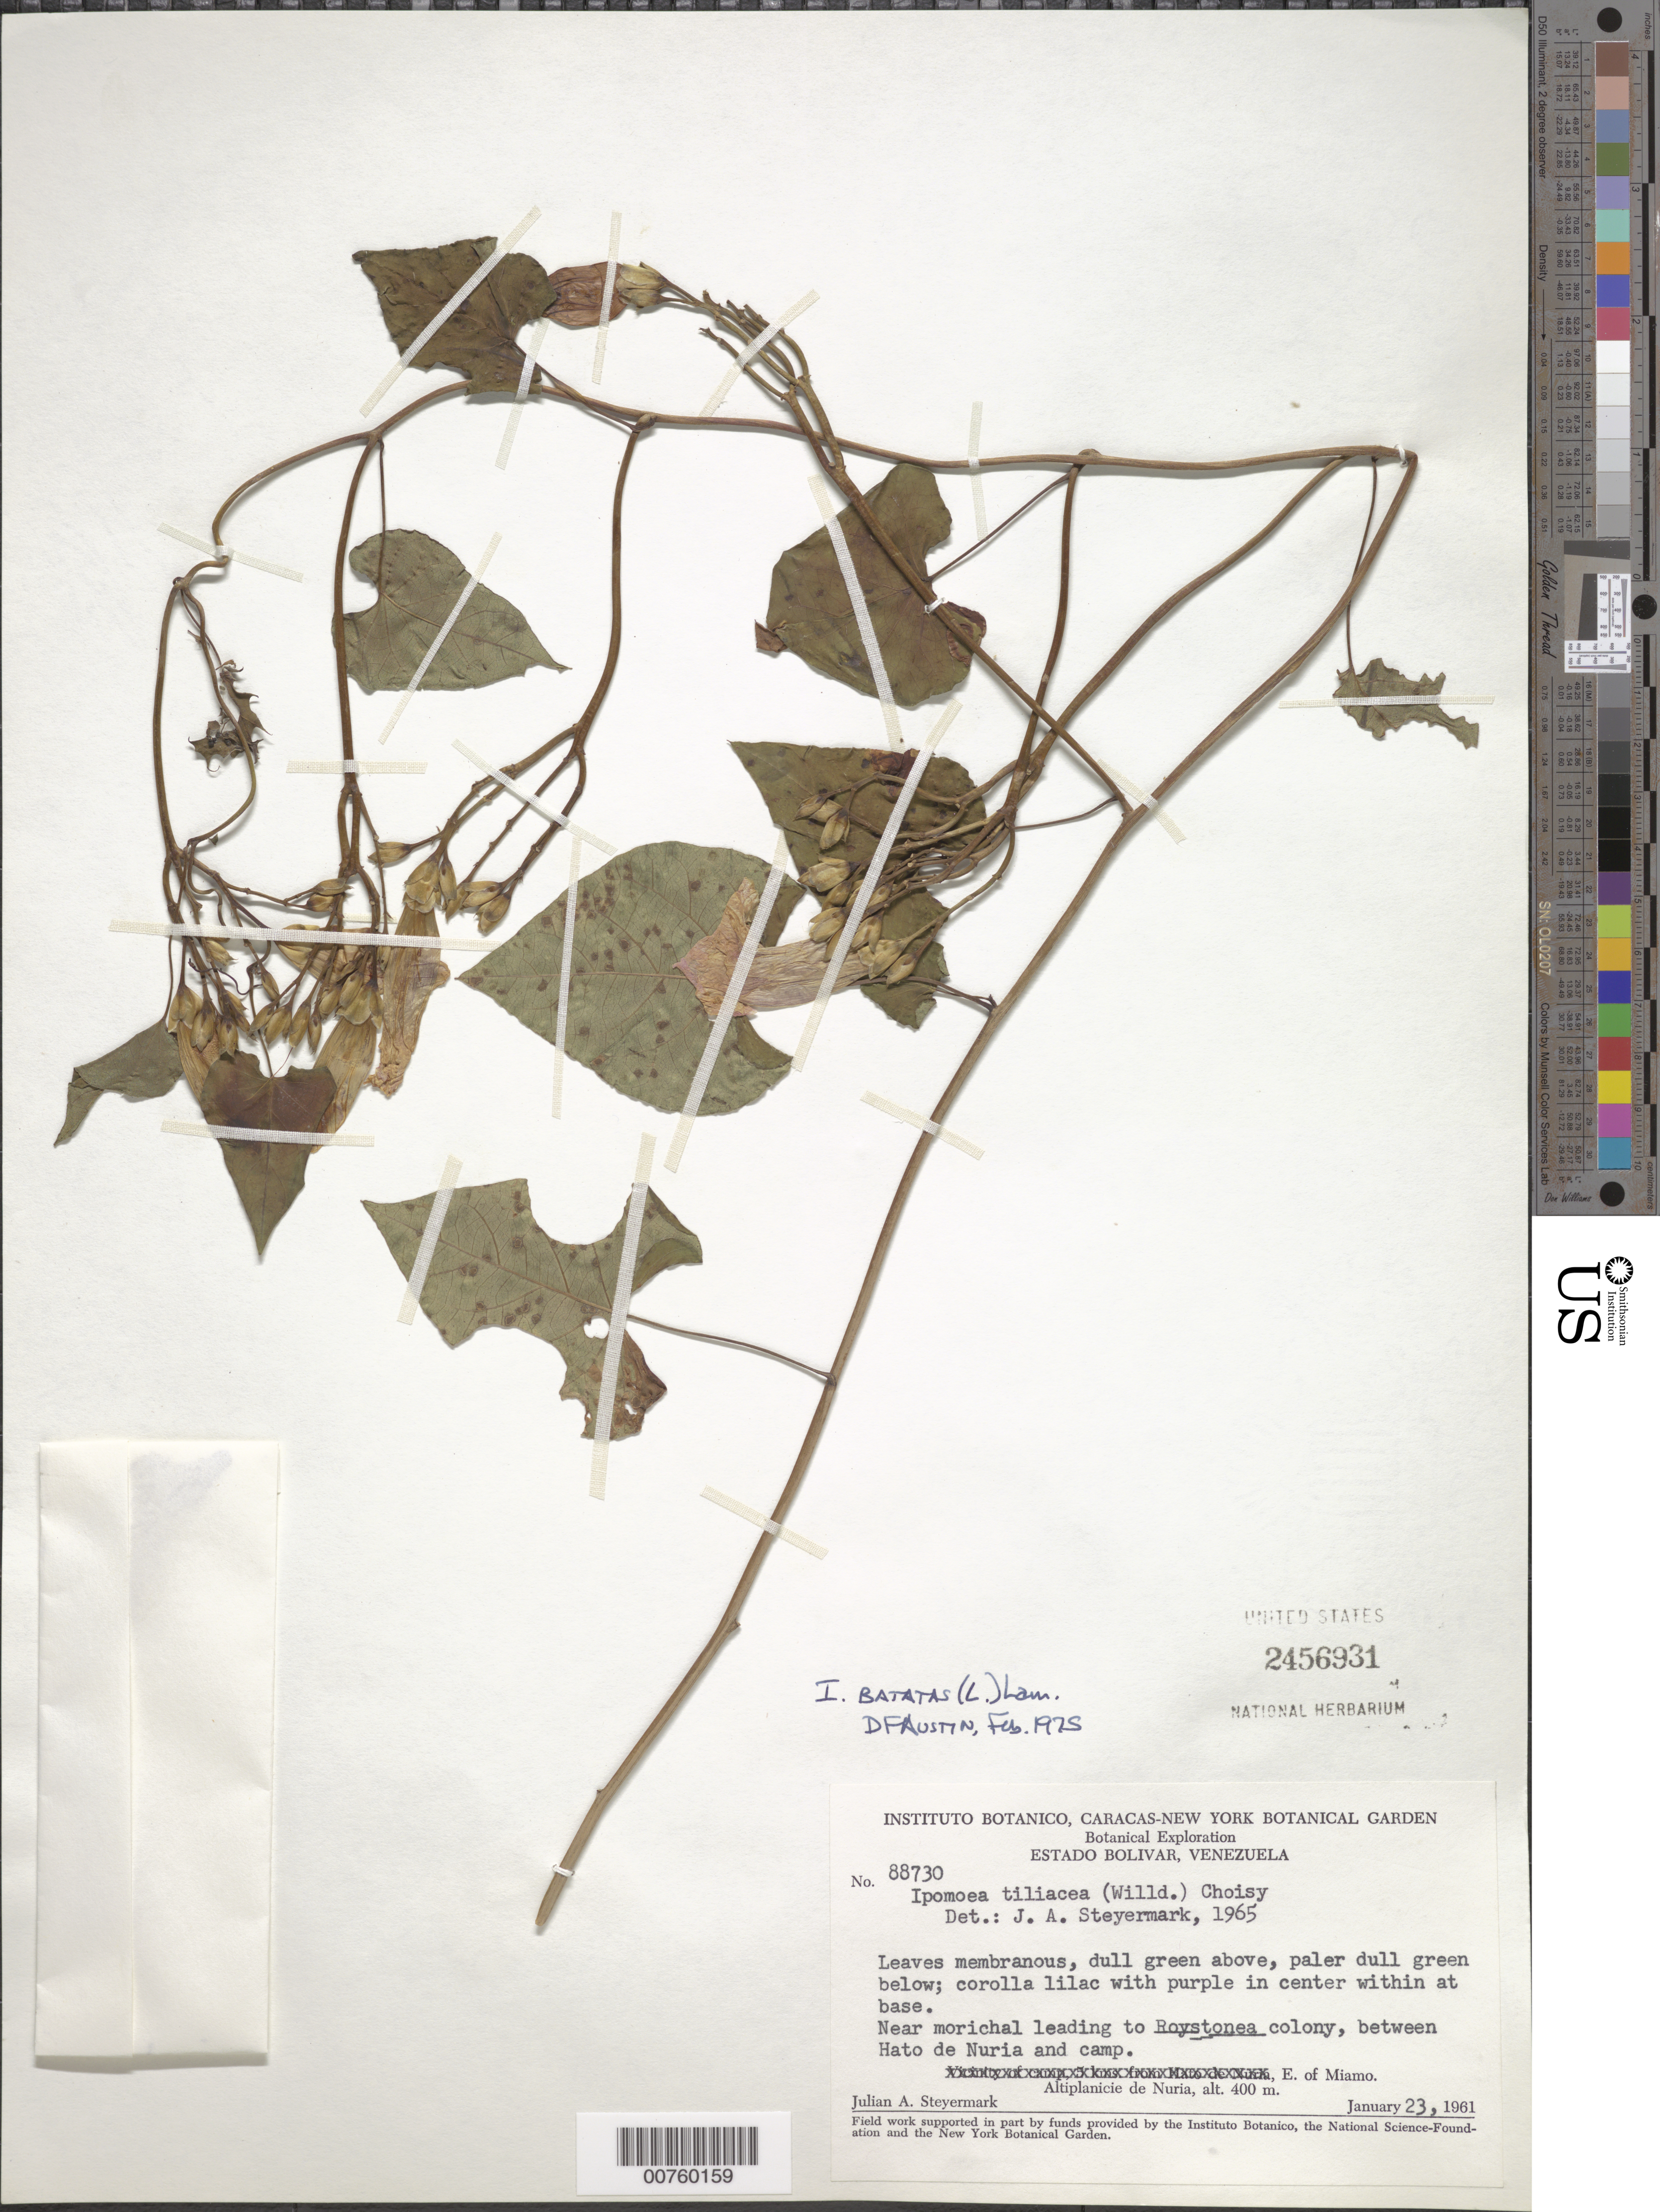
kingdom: Plantae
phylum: Tracheophyta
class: Magnoliopsida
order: Solanales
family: Convolvulaceae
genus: Ipomoea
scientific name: Ipomoea batatas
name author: (L.) Lam.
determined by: Austin, D. F.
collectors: J. Steyermark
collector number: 88730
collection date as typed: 23-Jan-61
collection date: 1961-01-23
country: Venezuela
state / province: Bolívar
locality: Altiplanicie de Nuria, E of Miamo, between Hato de Nuria and camp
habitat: Near morichal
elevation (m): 400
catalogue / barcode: US 2456931